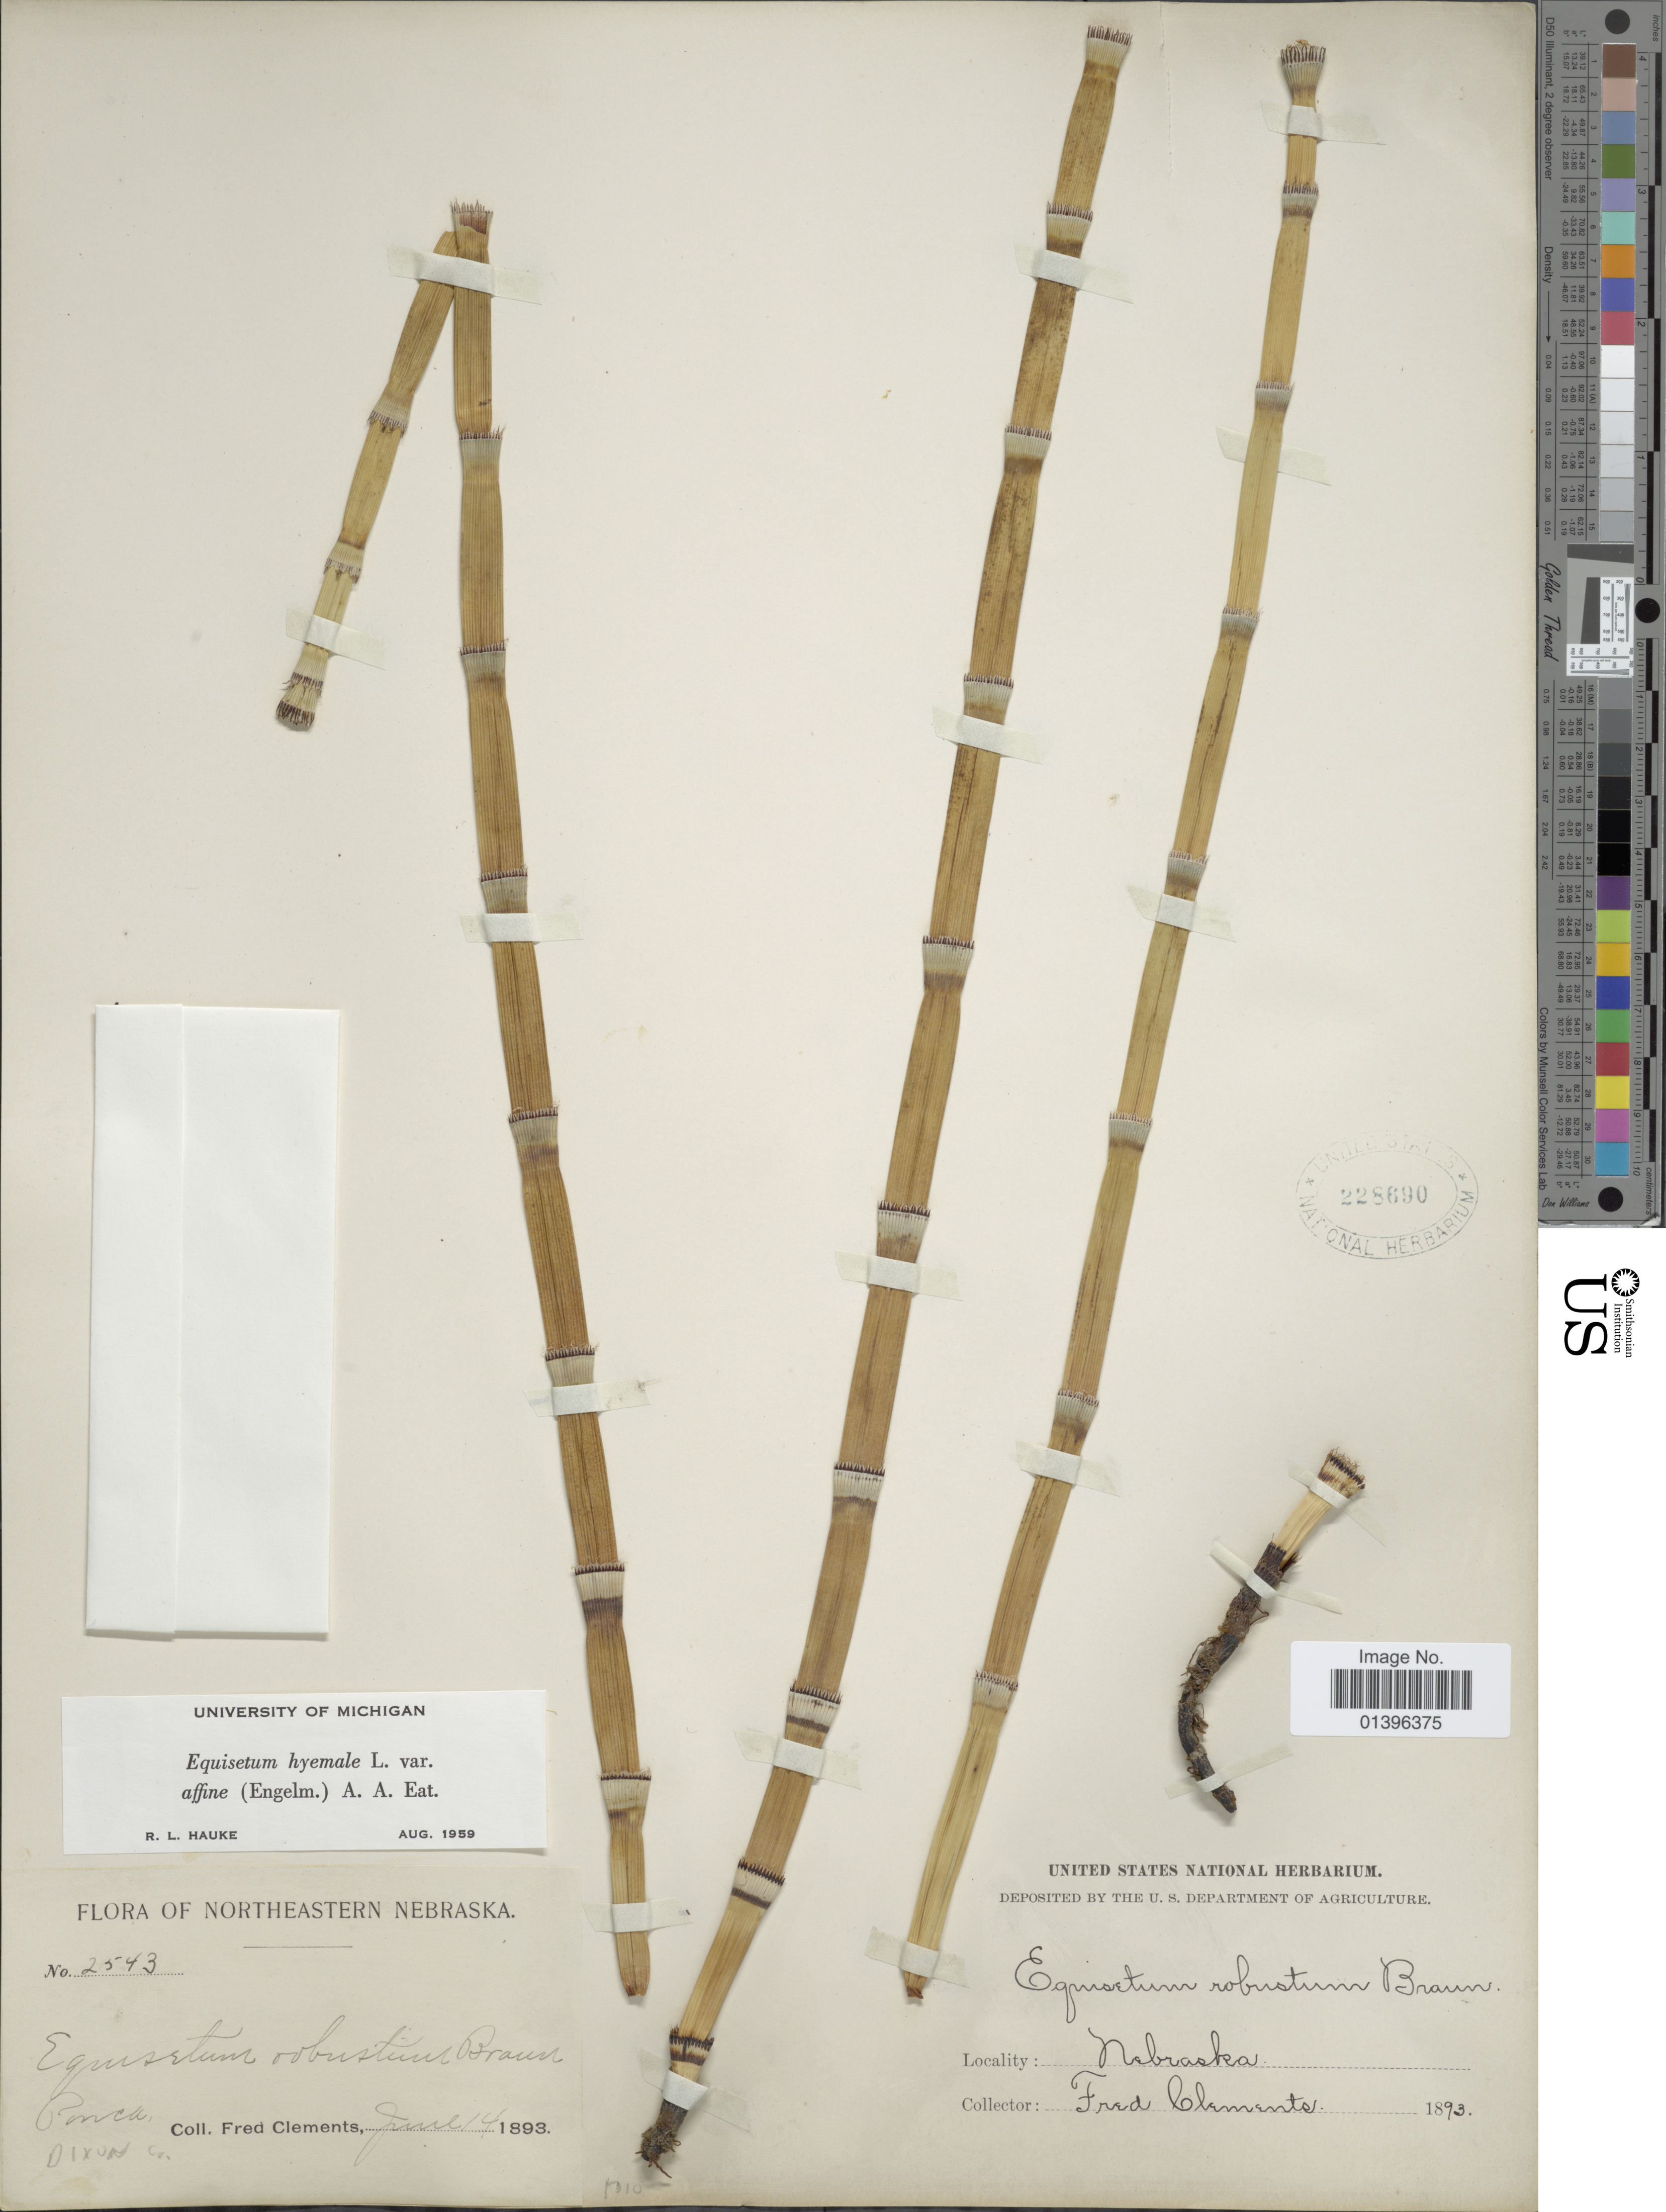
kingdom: Plantae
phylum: Tracheophyta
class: Polypodiopsida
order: Equisetales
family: Equisetaceae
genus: Equisetum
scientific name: Equisetum hyemale var. affine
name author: (Engelm.) A.A. Eaton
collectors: F. Clements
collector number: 2543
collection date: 1893-06-14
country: United States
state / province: Nebraska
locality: Northeastern Nebraska. Ponca, Dixon Co.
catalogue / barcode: US 228690